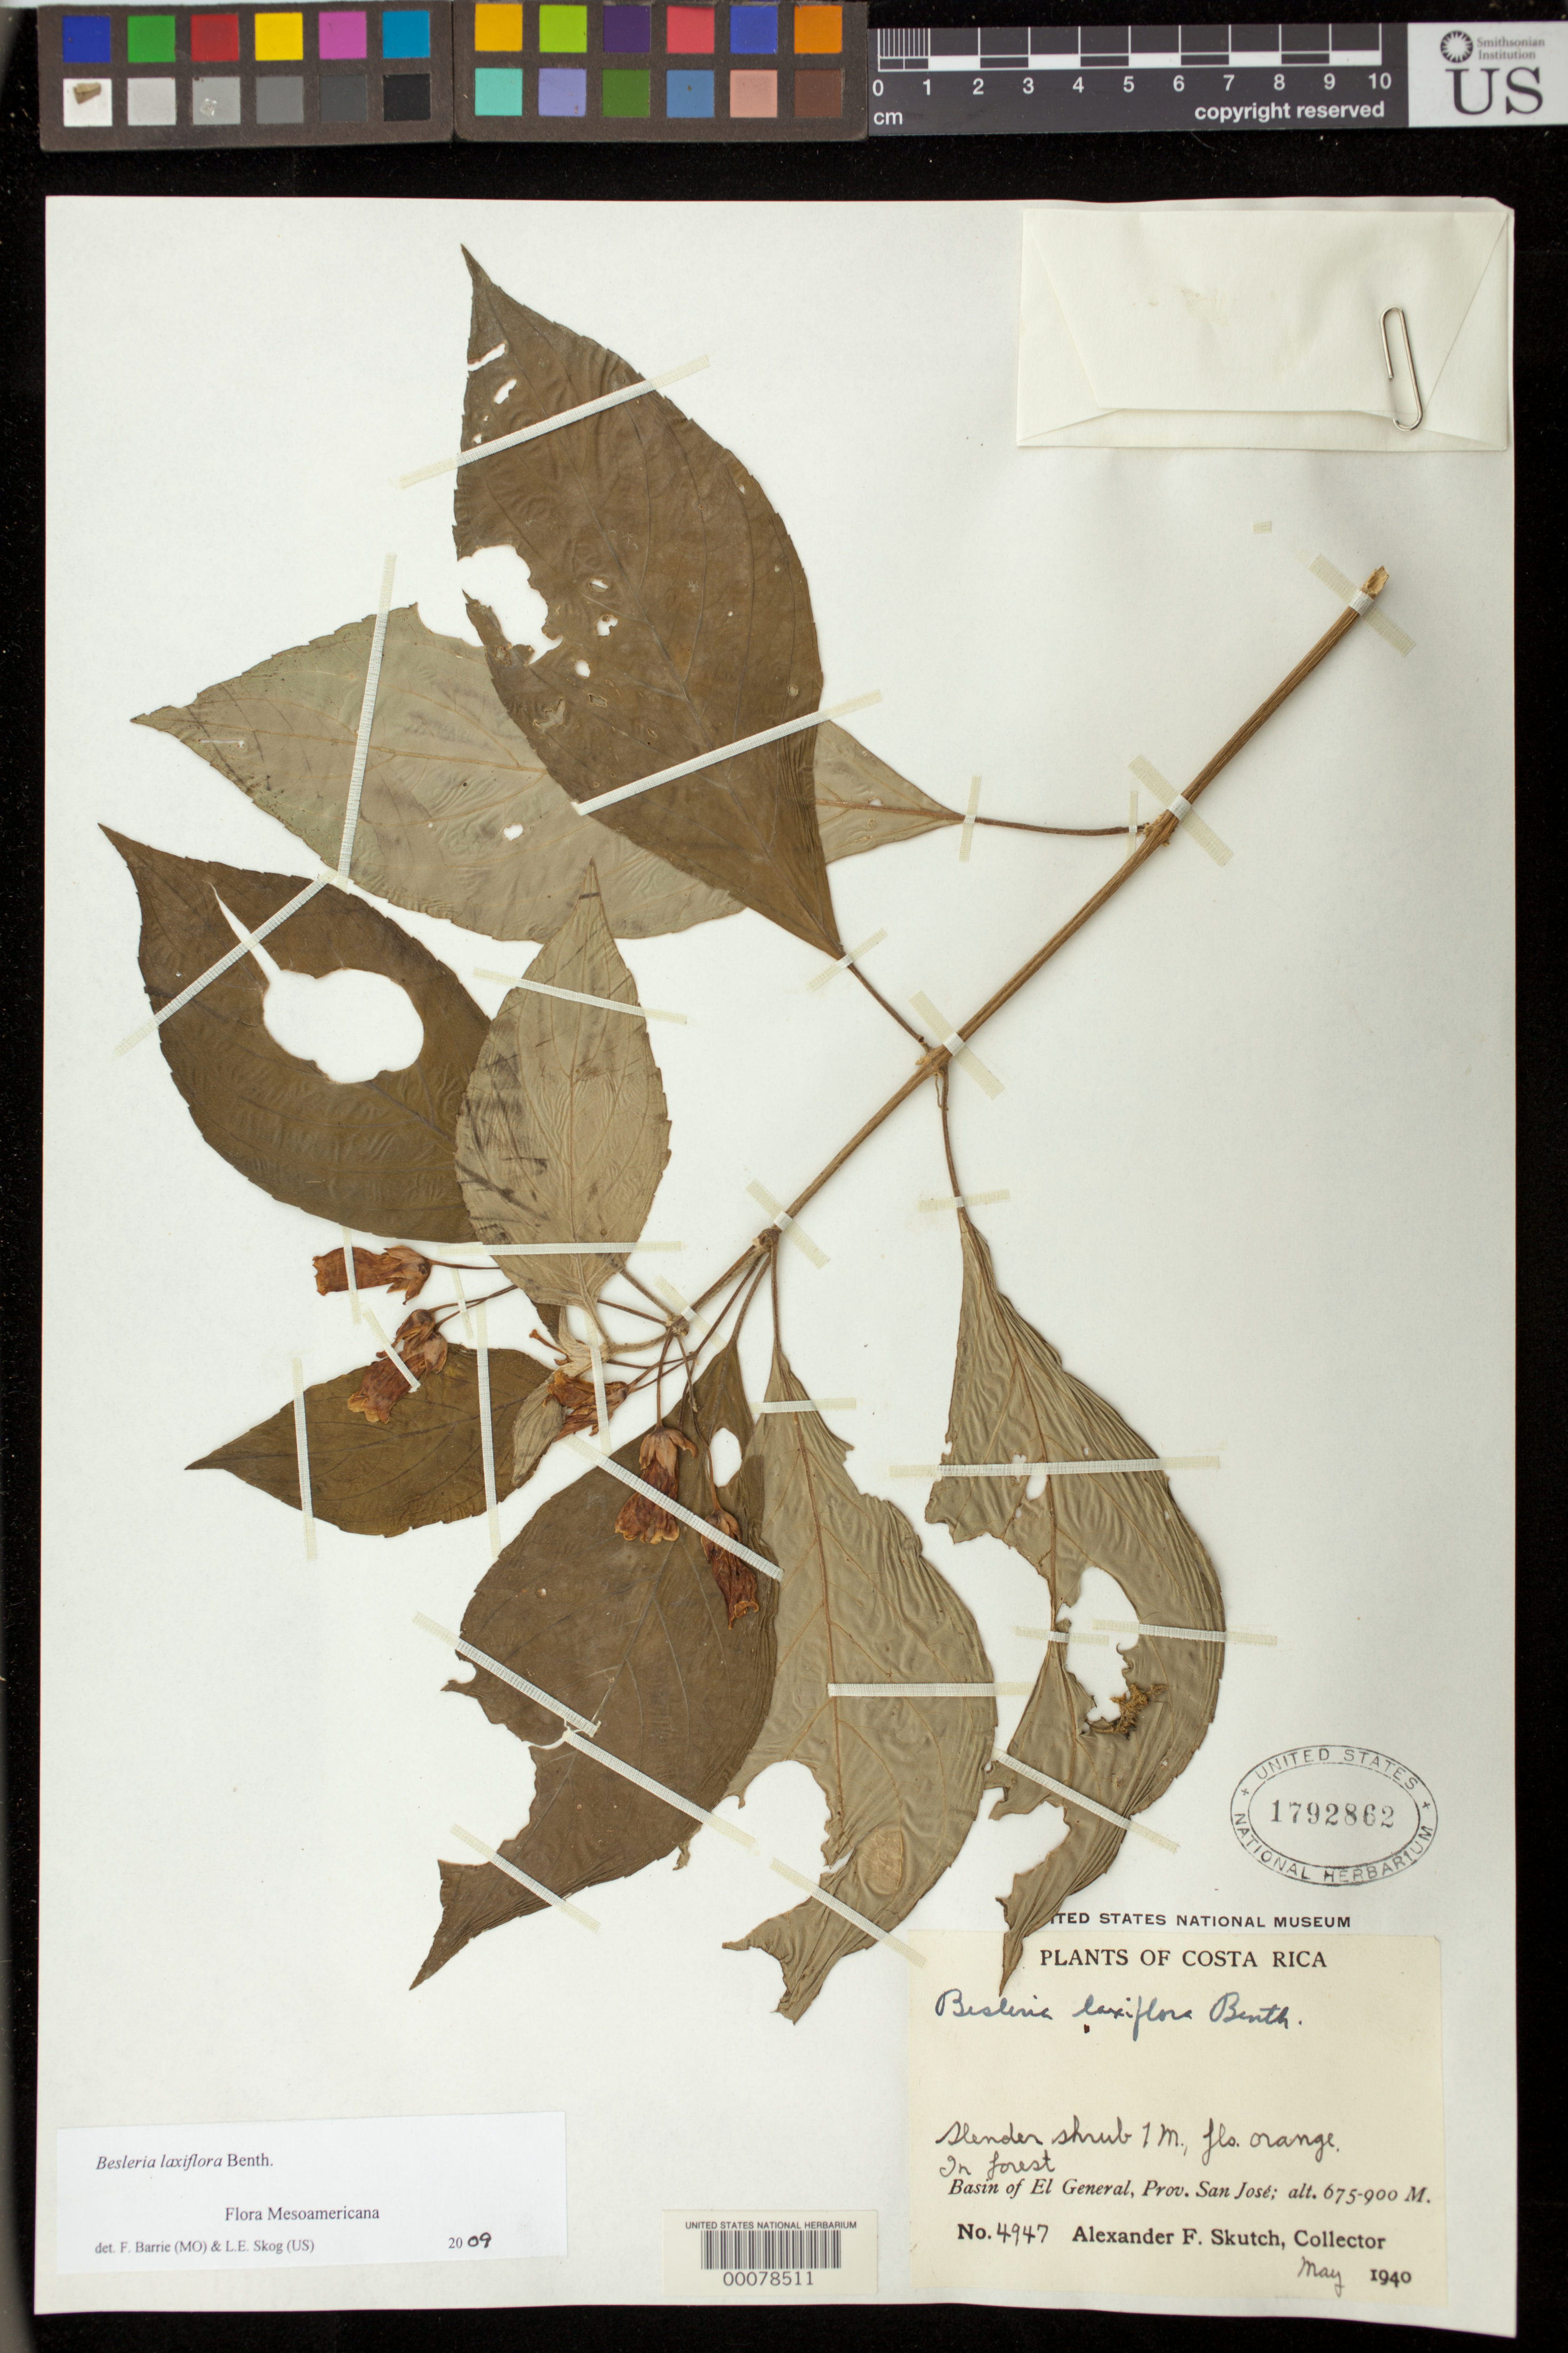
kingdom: Plantae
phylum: Tracheophyta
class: Magnoliopsida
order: Lamiales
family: Gesneriaceae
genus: Besleria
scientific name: Besleria laxiflora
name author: Benth.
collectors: A. F. Skutch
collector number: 4947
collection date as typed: May 1940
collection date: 1940-05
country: Costa Rica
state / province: San José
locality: Basin of El General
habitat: In forest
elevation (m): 675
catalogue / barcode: US 1792862